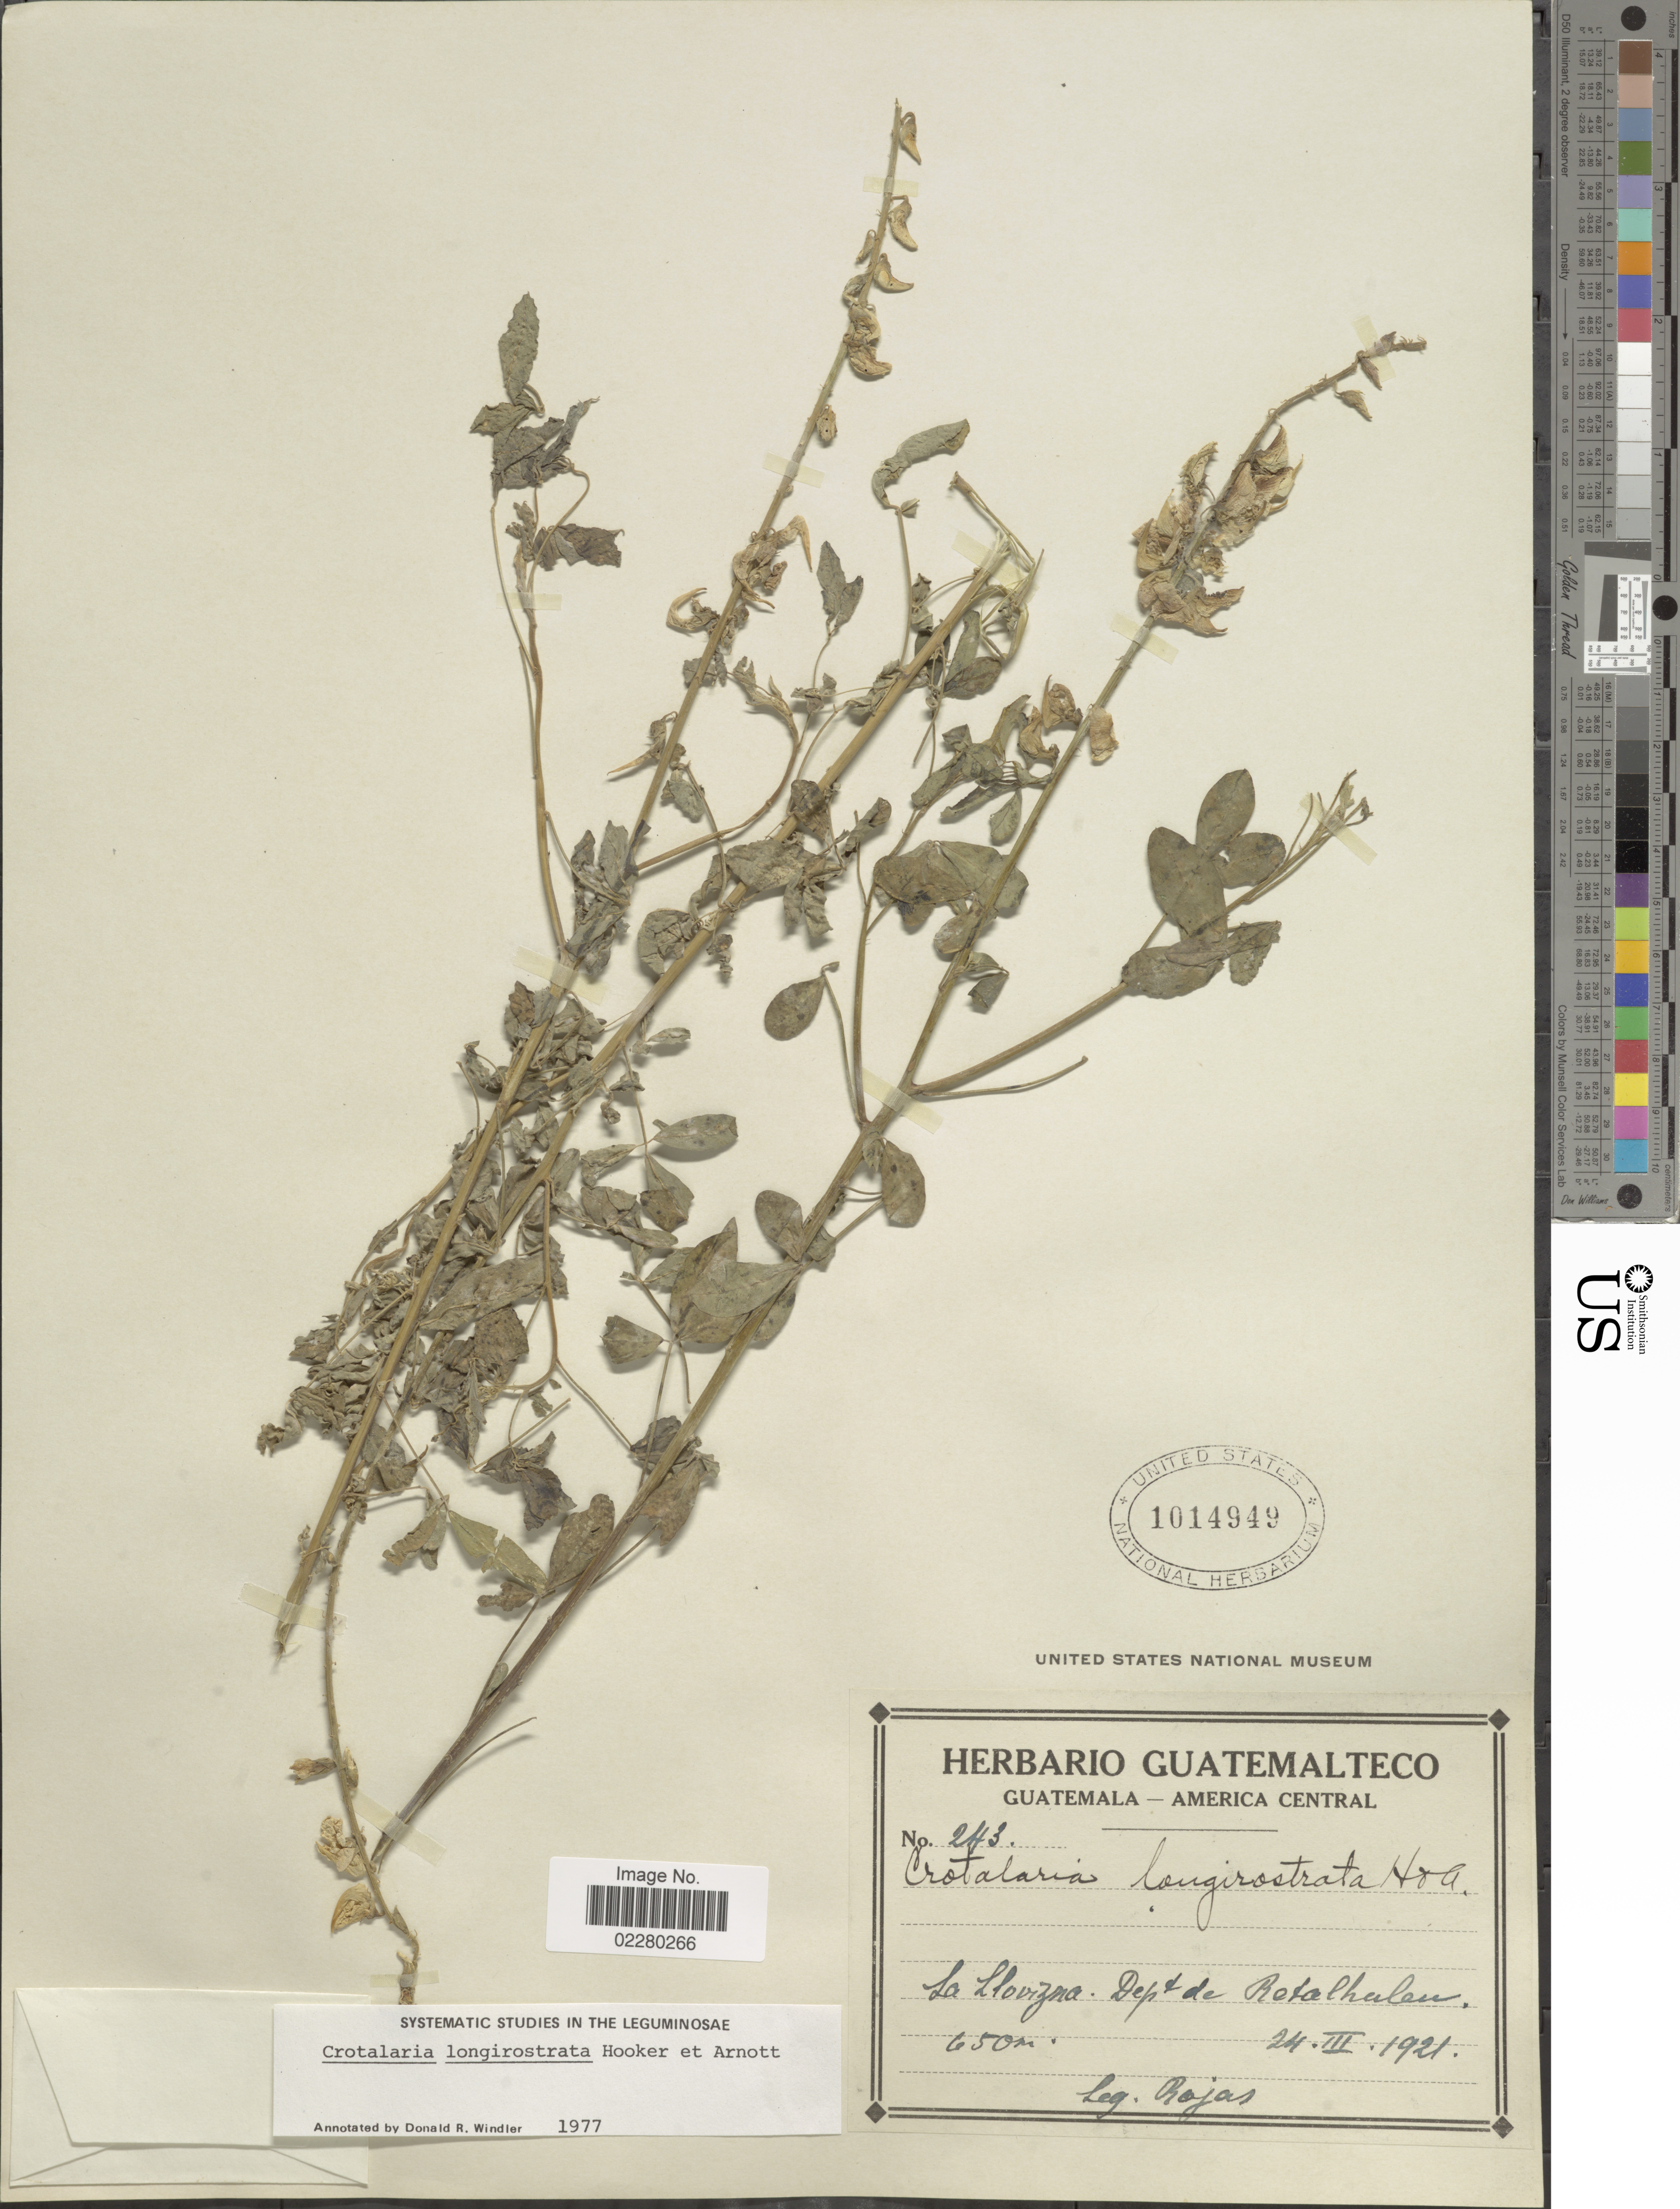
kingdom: Plantae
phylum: Tracheophyta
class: Magnoliopsida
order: Fabales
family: Fabaceae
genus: Crotalaria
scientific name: Crotalaria longirostrata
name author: Hook. & Arn.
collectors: Rojas, --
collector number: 243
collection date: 1921-03-24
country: Guatemala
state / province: Retalhuleu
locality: La Llovizna, Dept. de Retalhuleu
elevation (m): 650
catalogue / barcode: US 1014949